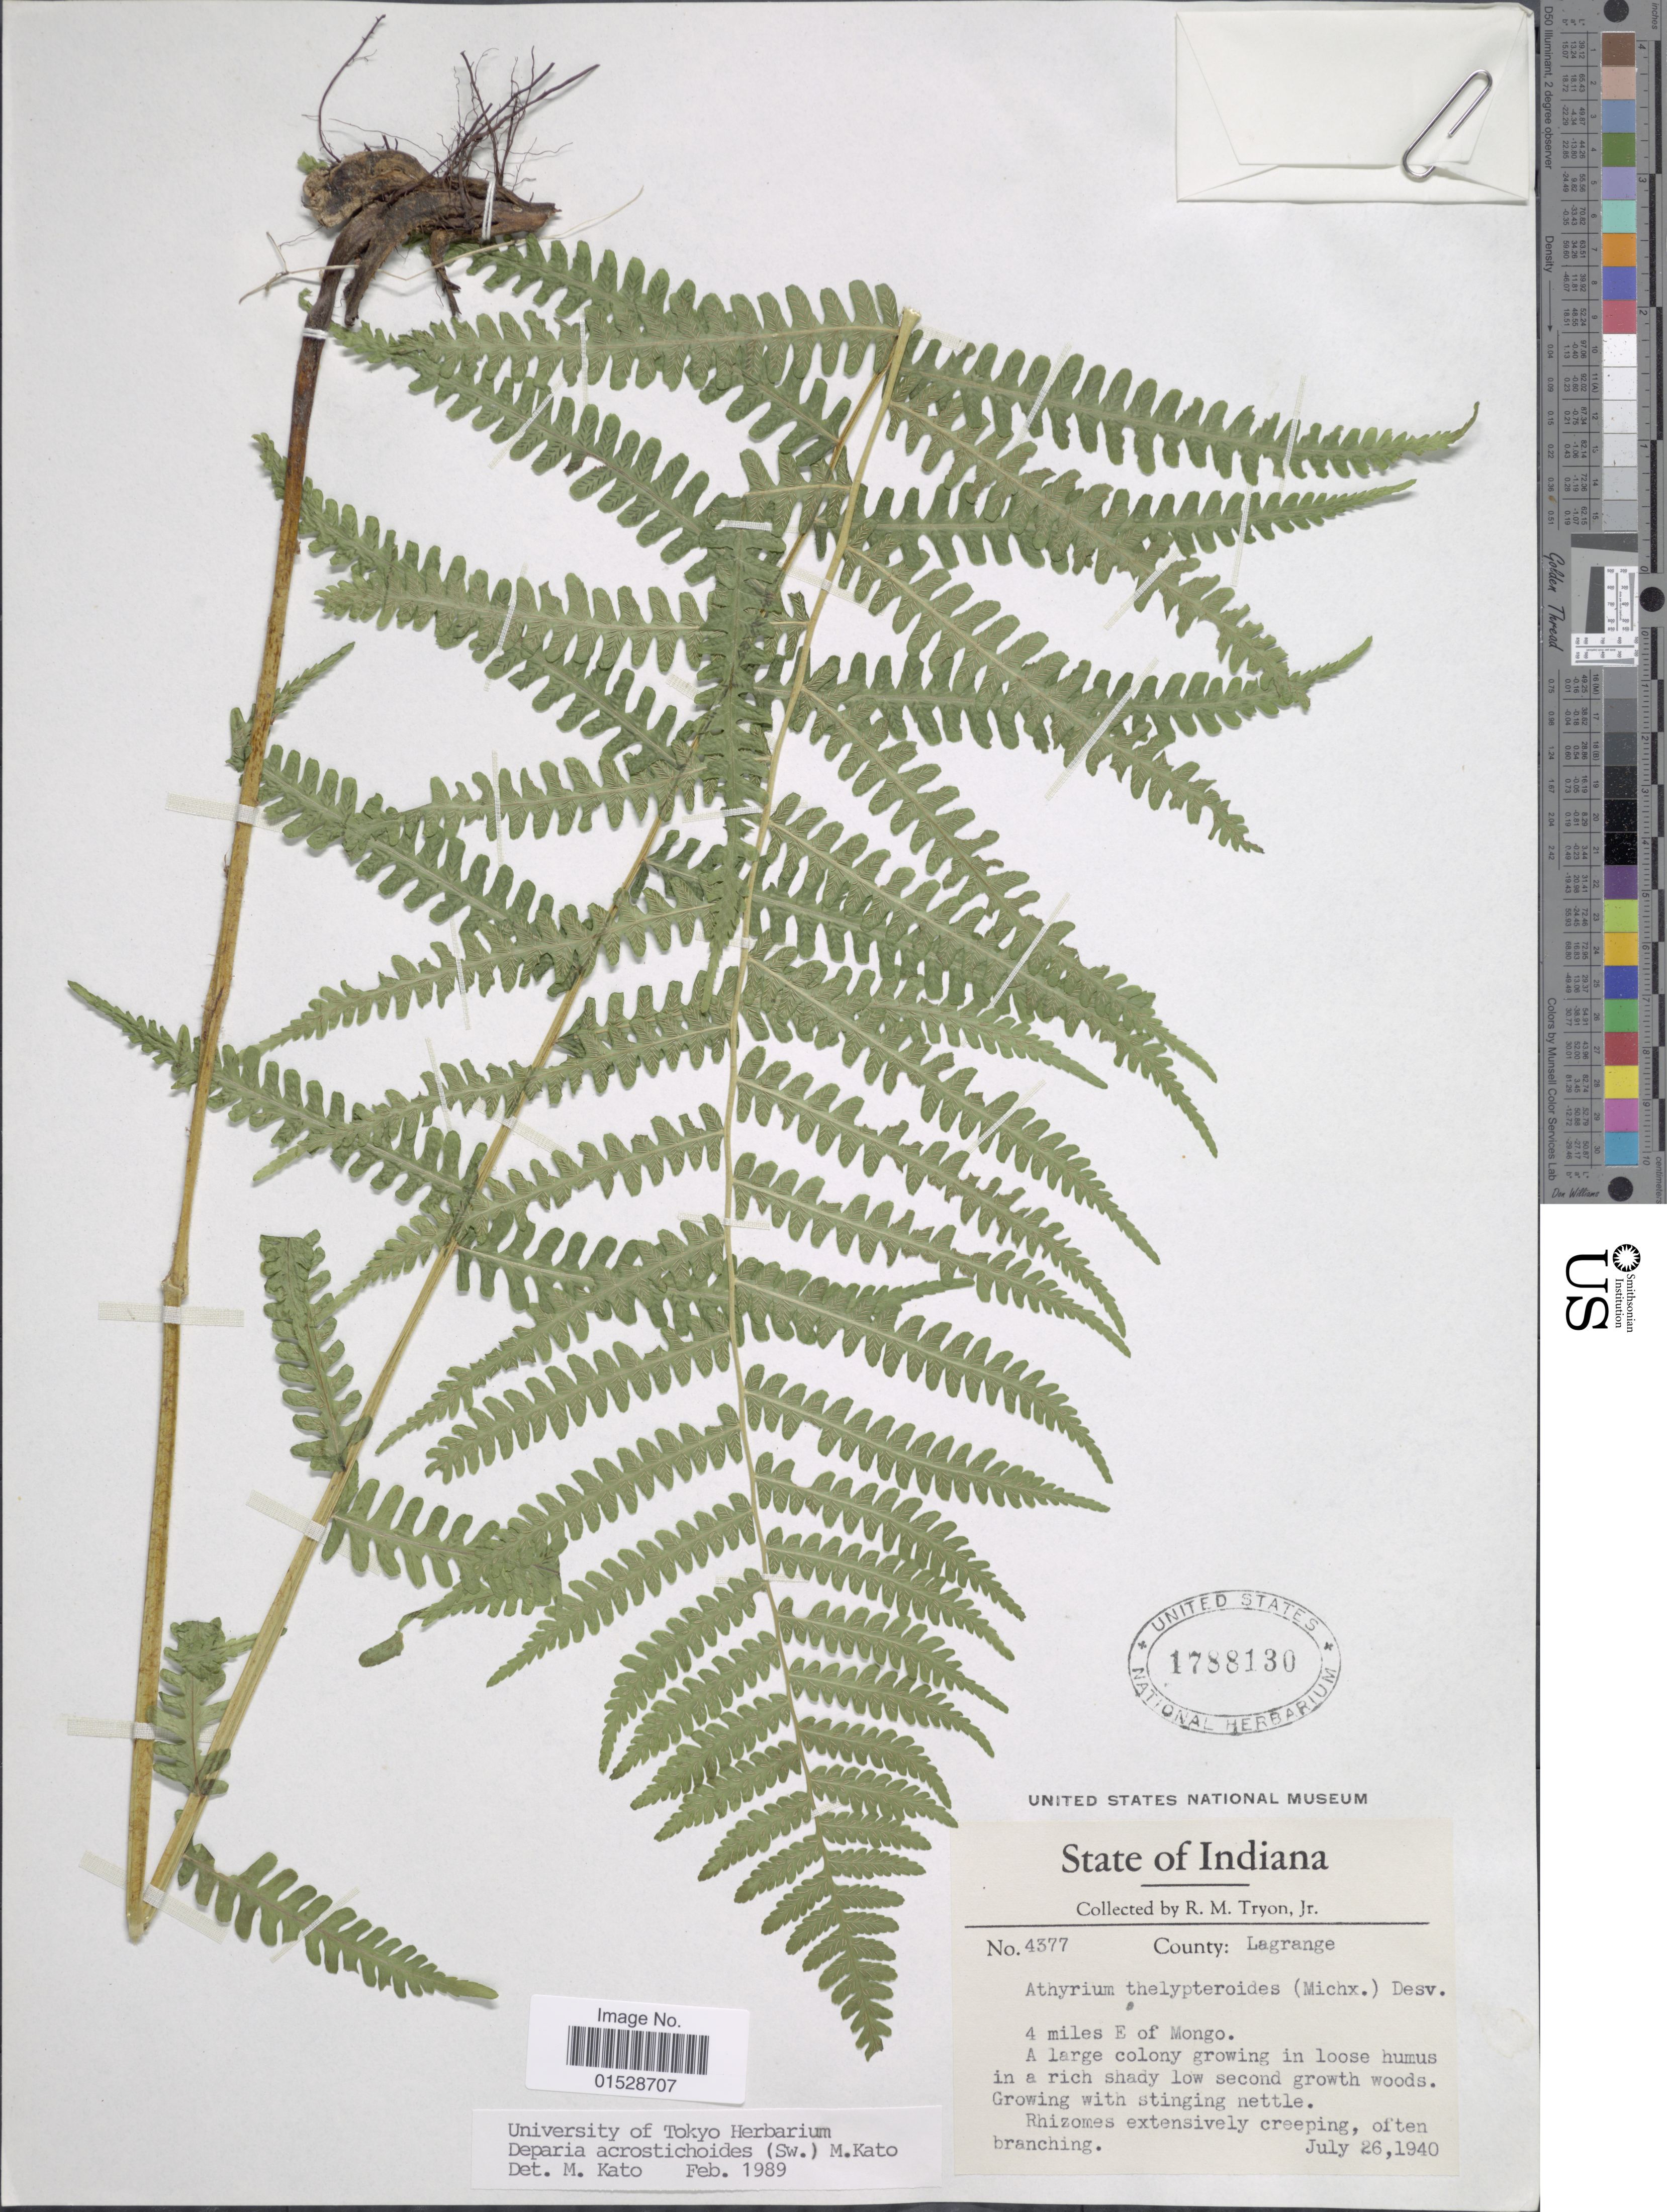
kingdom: Plantae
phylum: Tracheophyta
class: Polypodiopsida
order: Polypodiales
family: Athyriaceae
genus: Deparia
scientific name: Deparia acrostichoides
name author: (Sw.) M. Kato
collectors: R. M. Tryon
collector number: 4377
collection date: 1940-07-26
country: United States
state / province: Indiana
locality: County Lagrange, 4 miles E of Mongo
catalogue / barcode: US 1788130